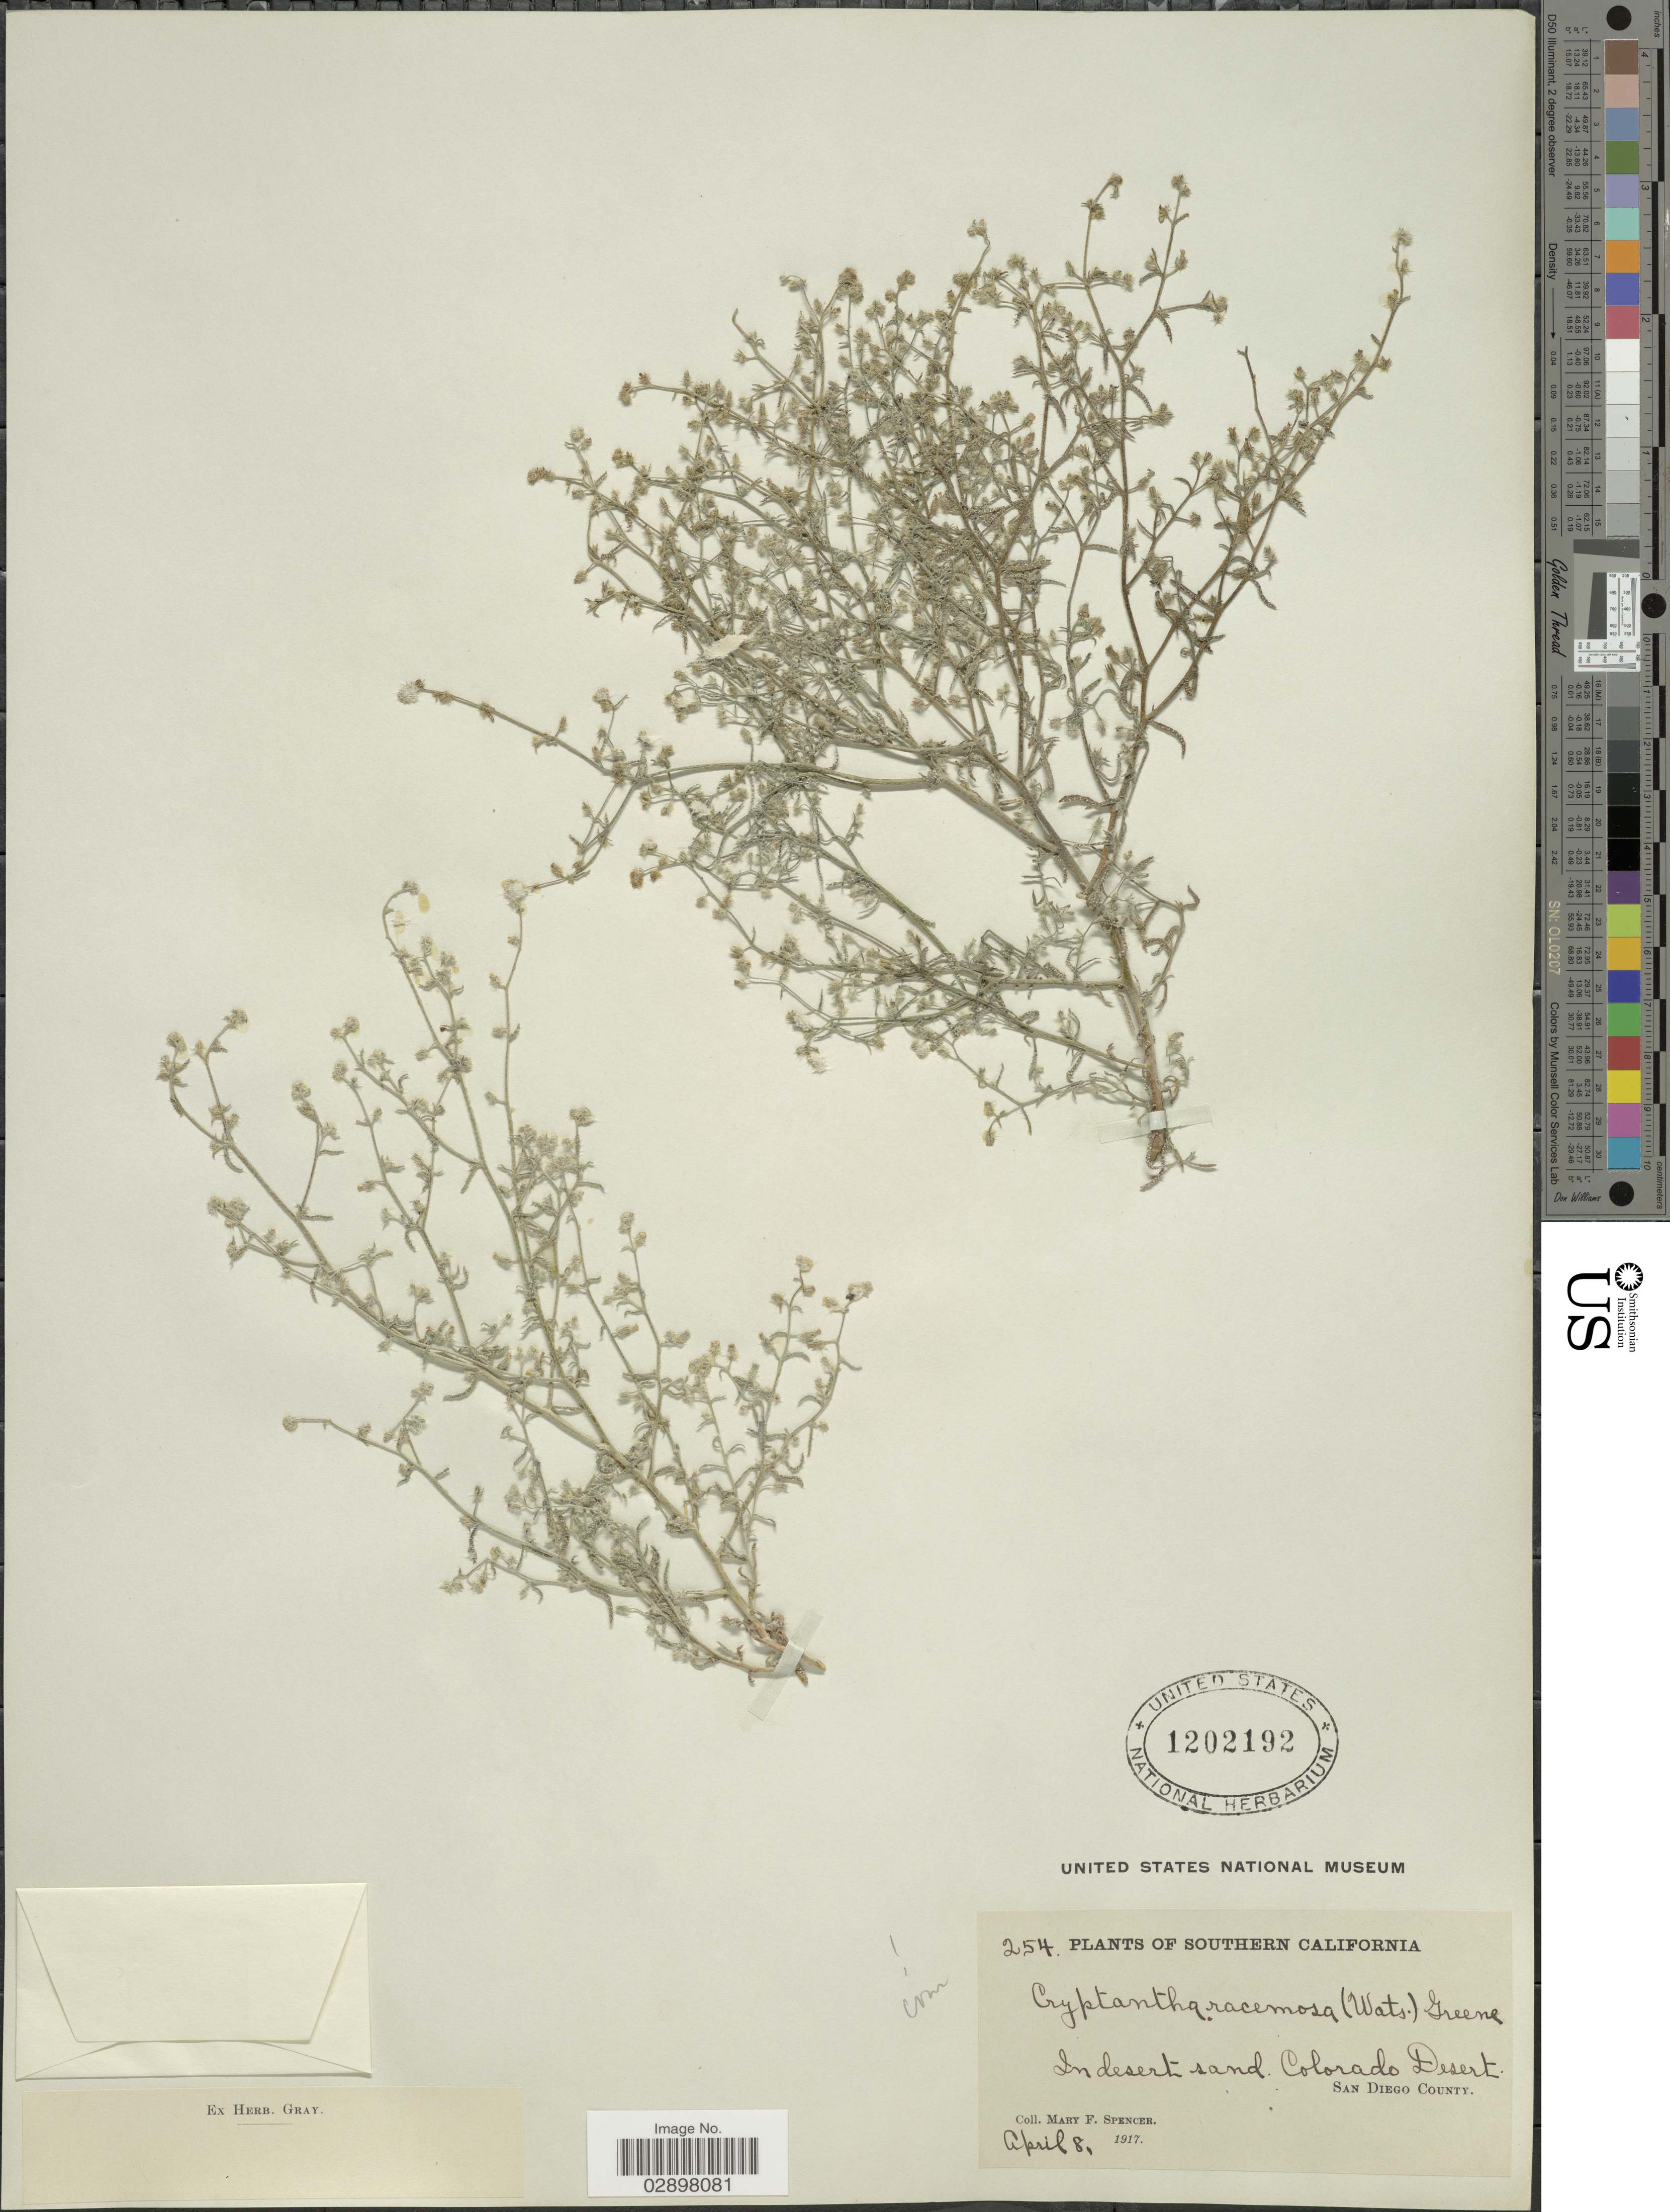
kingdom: Plantae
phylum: Tracheophyta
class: Magnoliopsida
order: Boraginales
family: Boraginaceae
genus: Cryptantha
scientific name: Cryptantha racemosa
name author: (S. Watson) Greene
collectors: M. Spencer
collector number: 254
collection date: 1917-04-08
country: United States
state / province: California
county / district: San Diego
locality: Southern California, Colorado Desert, San Diego County.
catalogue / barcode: US 1202192